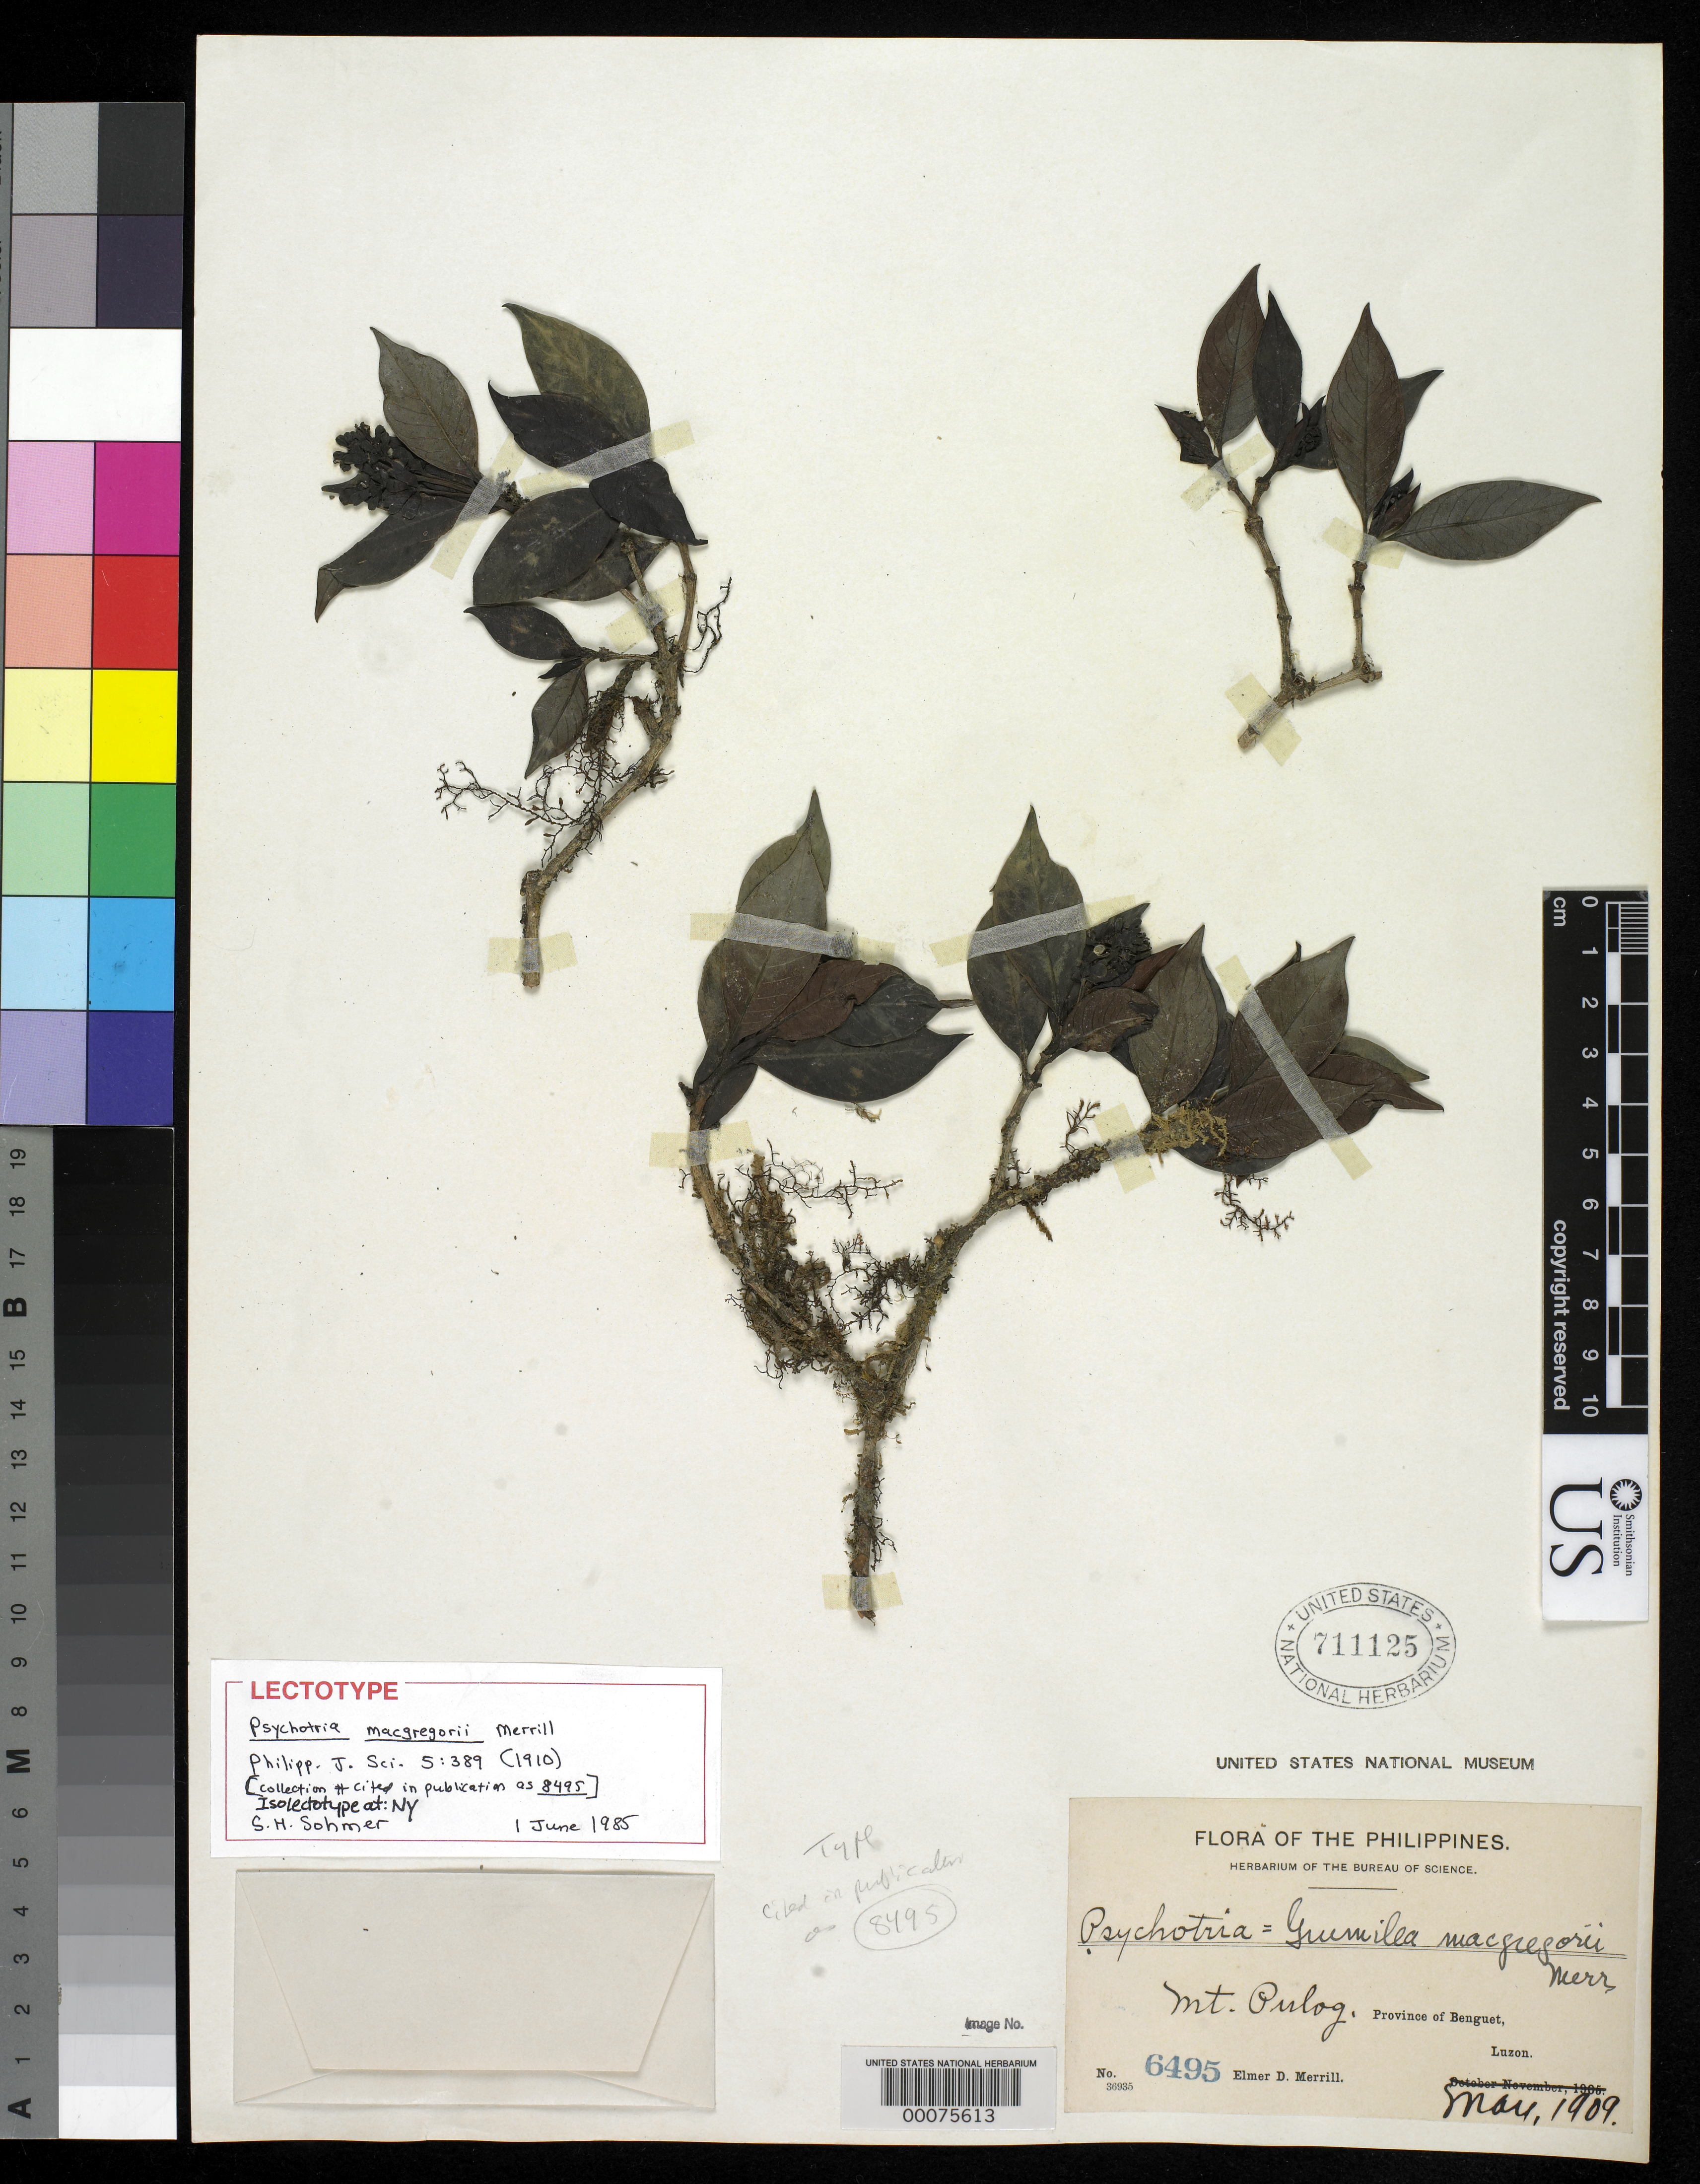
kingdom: Plantae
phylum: Tracheophyta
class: Magnoliopsida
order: Gentianales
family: Rubiaceae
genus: Psychotria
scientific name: Psychotria macgregorii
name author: Merr.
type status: Isolectotype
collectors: E. D. Merrill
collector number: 6495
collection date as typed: May 1909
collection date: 1909-05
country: Philippines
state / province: Cordillera (Administrative Region)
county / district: Benguet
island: Luzon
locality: Mount Pulog.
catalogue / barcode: US 711125